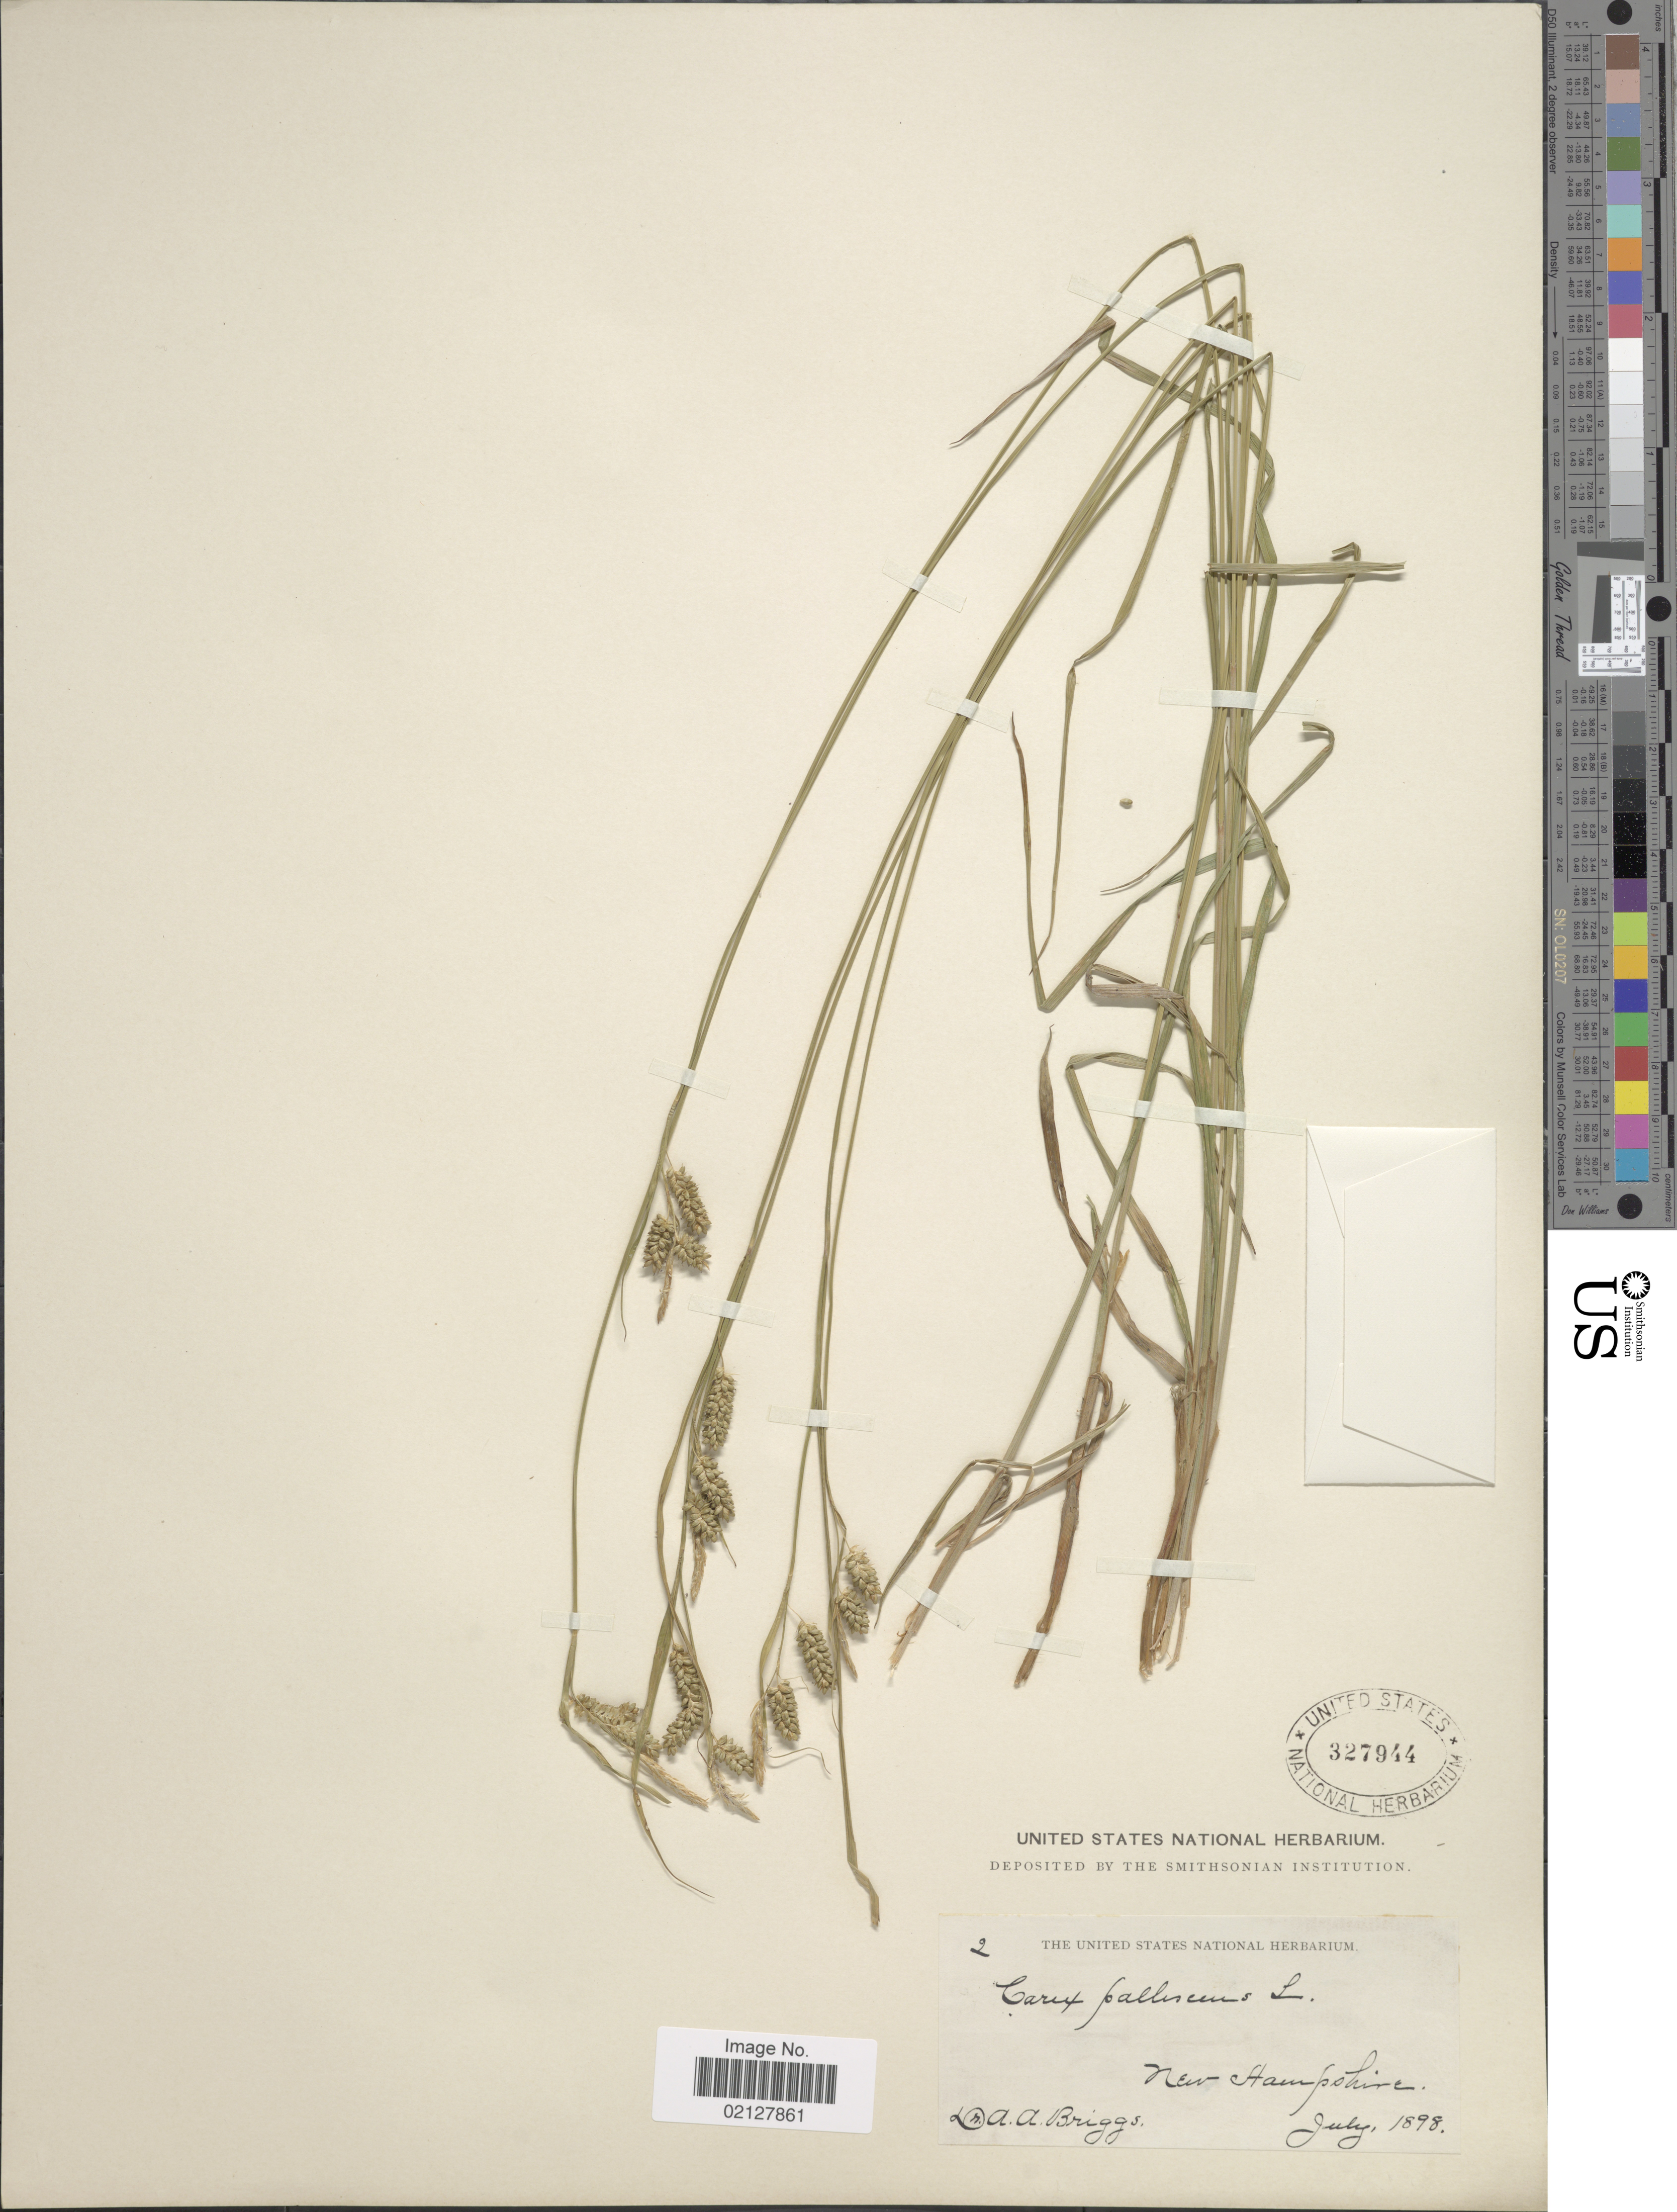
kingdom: Plantae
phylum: Tracheophyta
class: Liliopsida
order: Poales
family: Cyperaceae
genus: Carex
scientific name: Carex pallescens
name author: L.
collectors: A. Briggs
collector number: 2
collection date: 1898-07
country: United States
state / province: New Hampshire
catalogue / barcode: US 327944